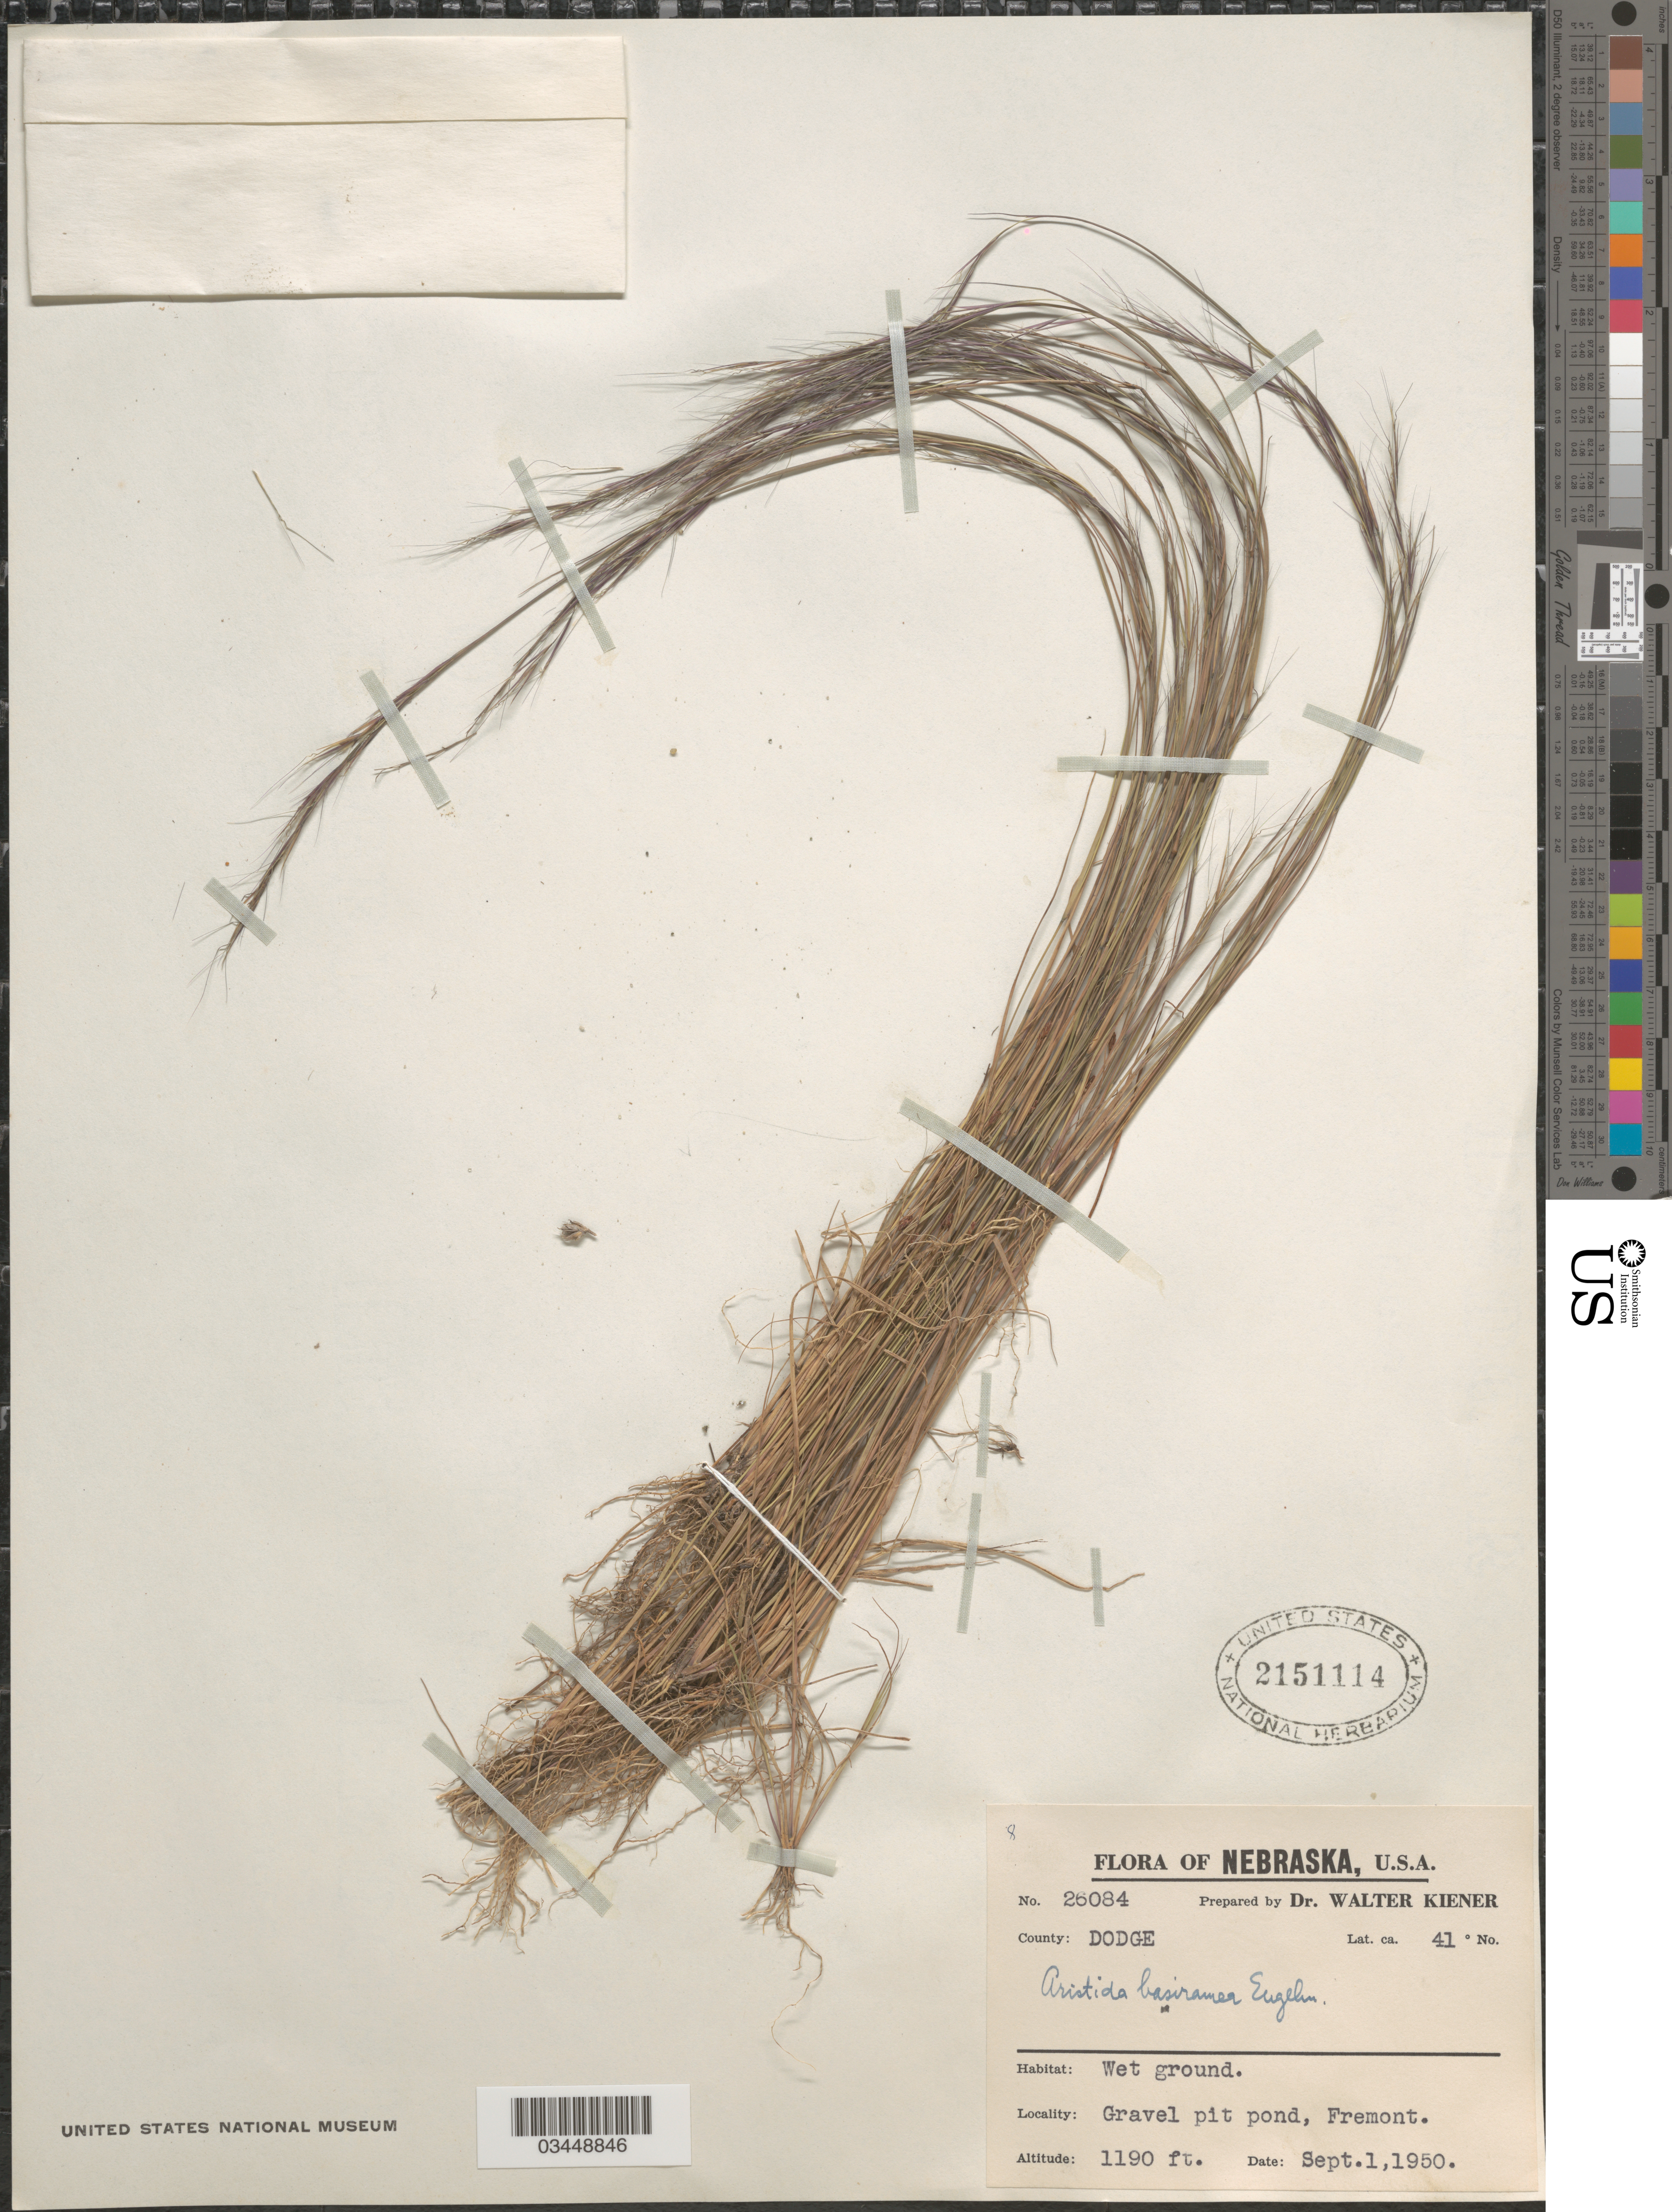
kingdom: Plantae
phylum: Tracheophyta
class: Liliopsida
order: Poales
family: Poaceae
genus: Aristida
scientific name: Aristida basiramea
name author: Engelm. ex Vasey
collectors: W. Kiener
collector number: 26084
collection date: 1950-09-01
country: United States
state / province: Nebraska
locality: County: Dodge. Gravel pit pond, Fremont.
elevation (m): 363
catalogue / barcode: US 2151114